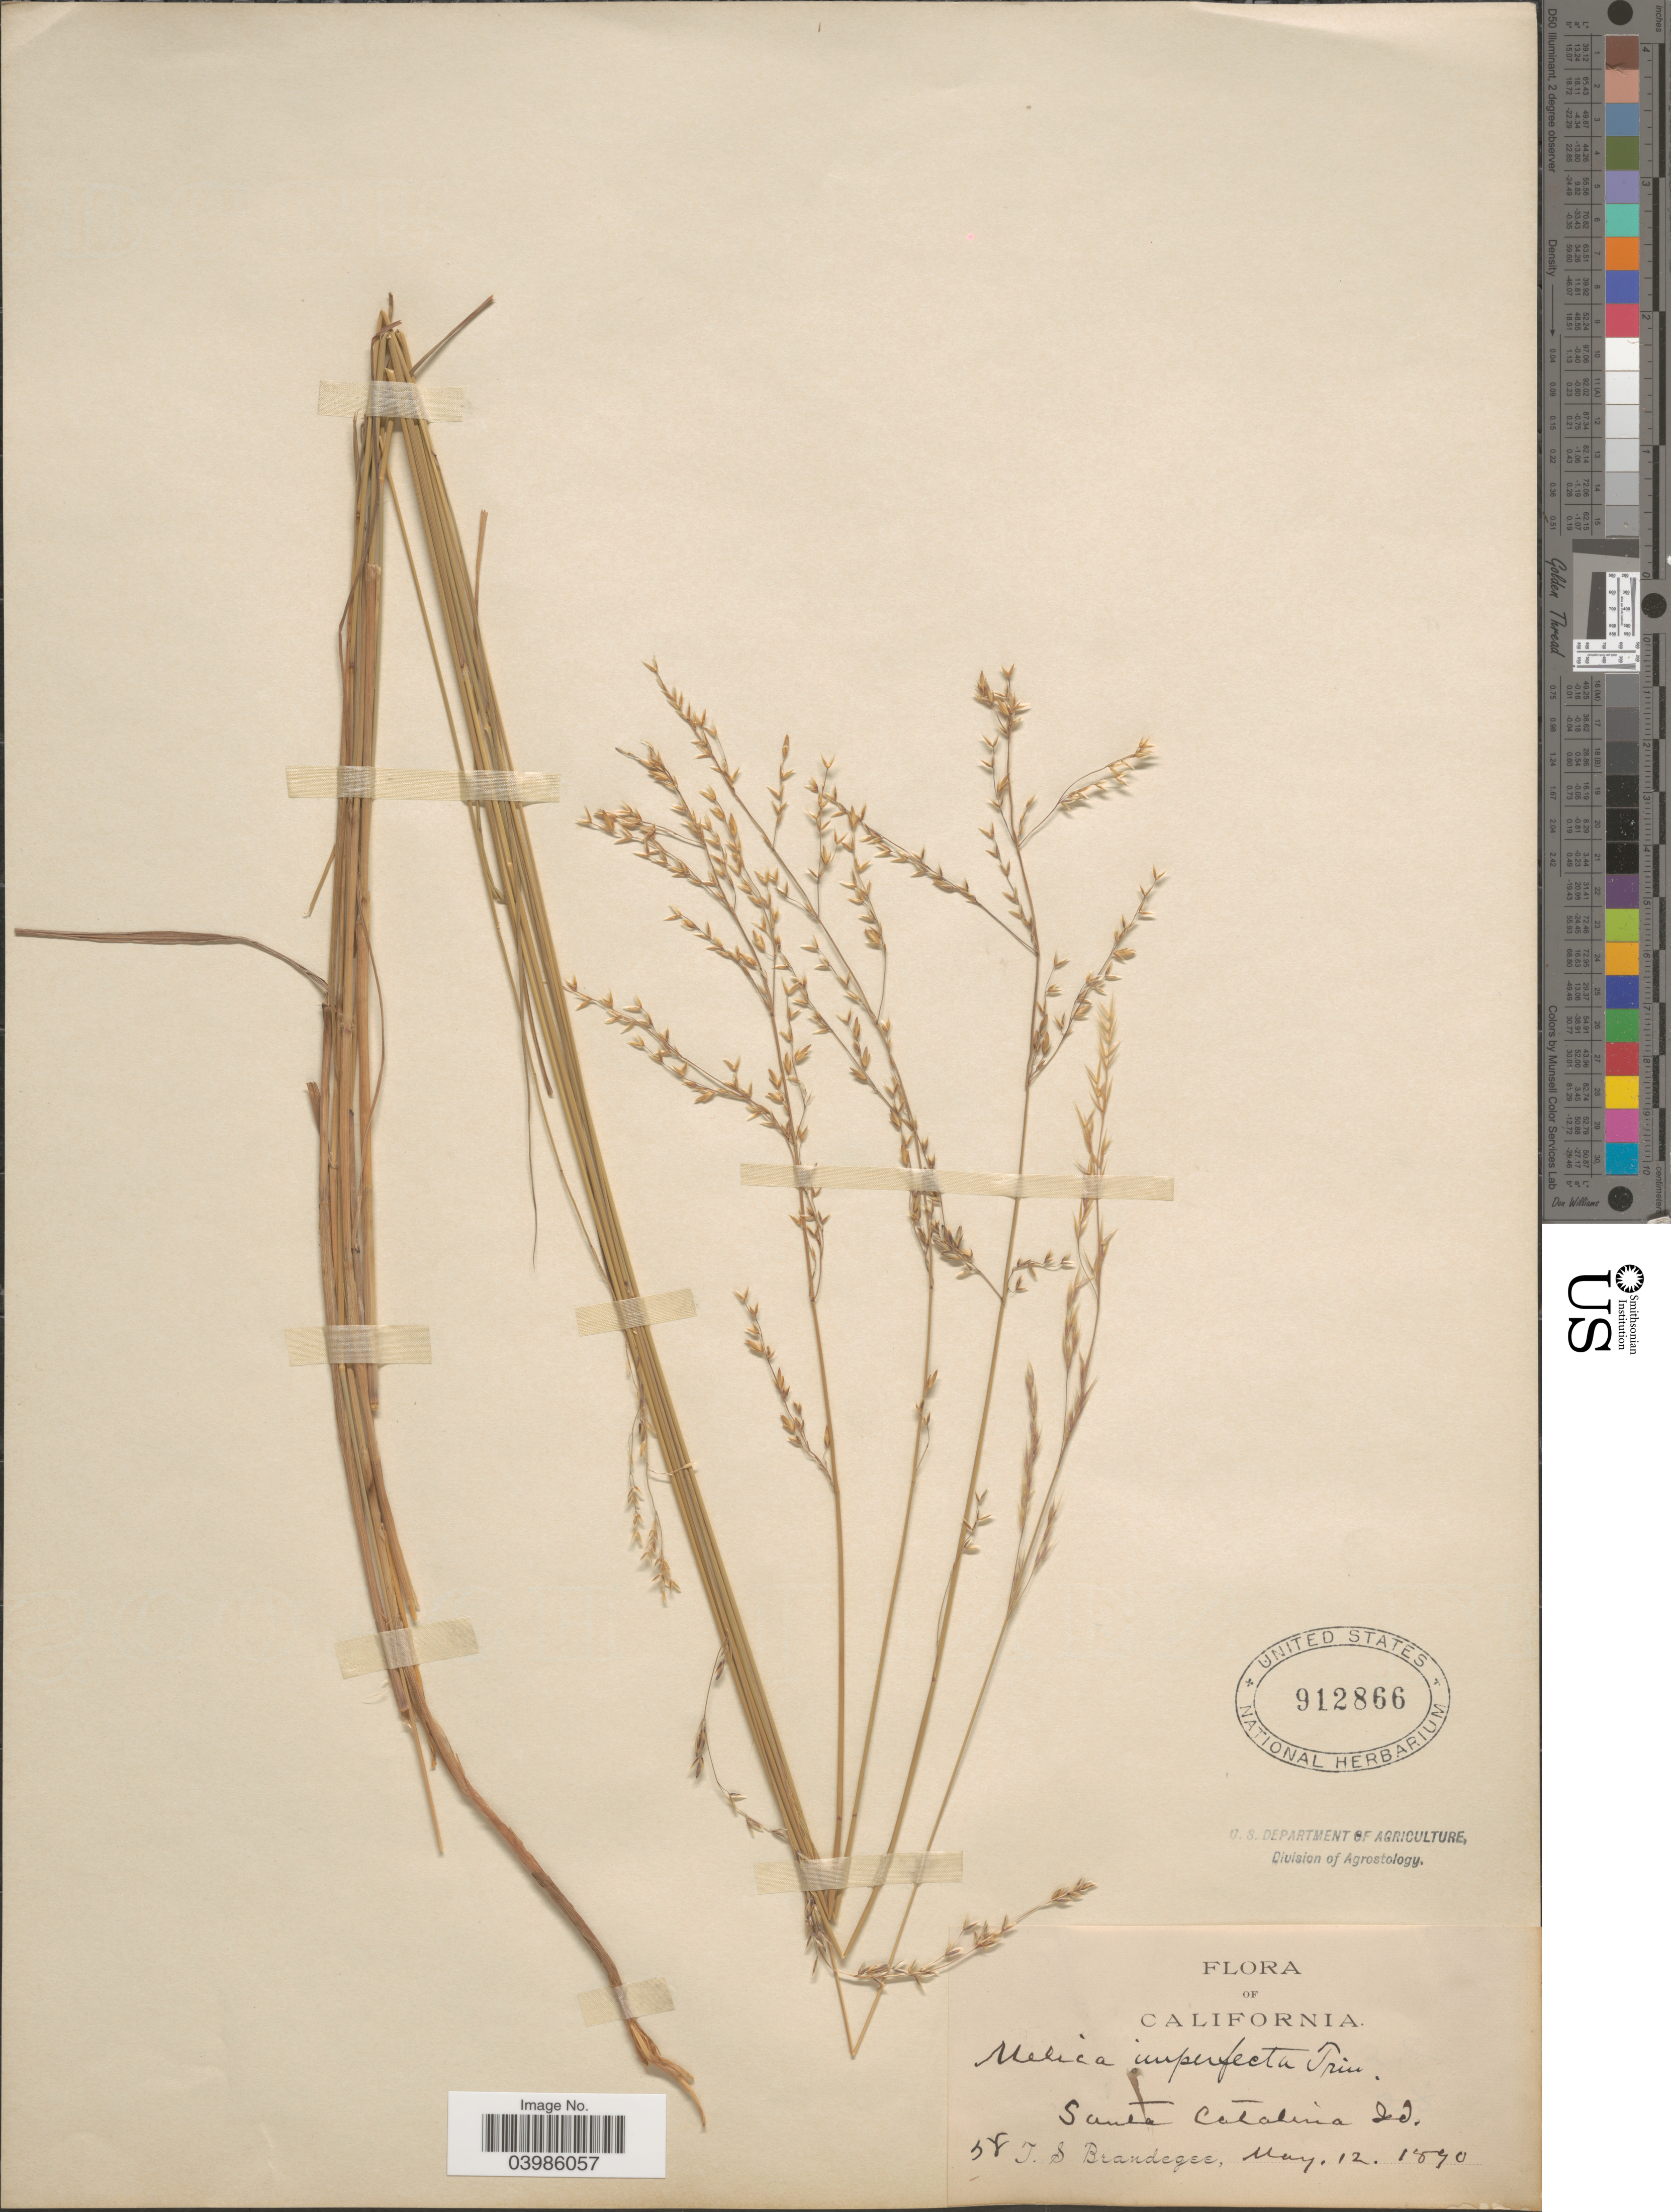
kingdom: Plantae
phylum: Tracheophyta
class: Liliopsida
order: Poales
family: Poaceae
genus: Melica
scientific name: Melica imperfecta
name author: Trin.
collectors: T. S. Brandegee (herbarium)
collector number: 58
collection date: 1890-05-12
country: United States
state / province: California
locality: Santa Catalina Id.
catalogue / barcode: US 912866